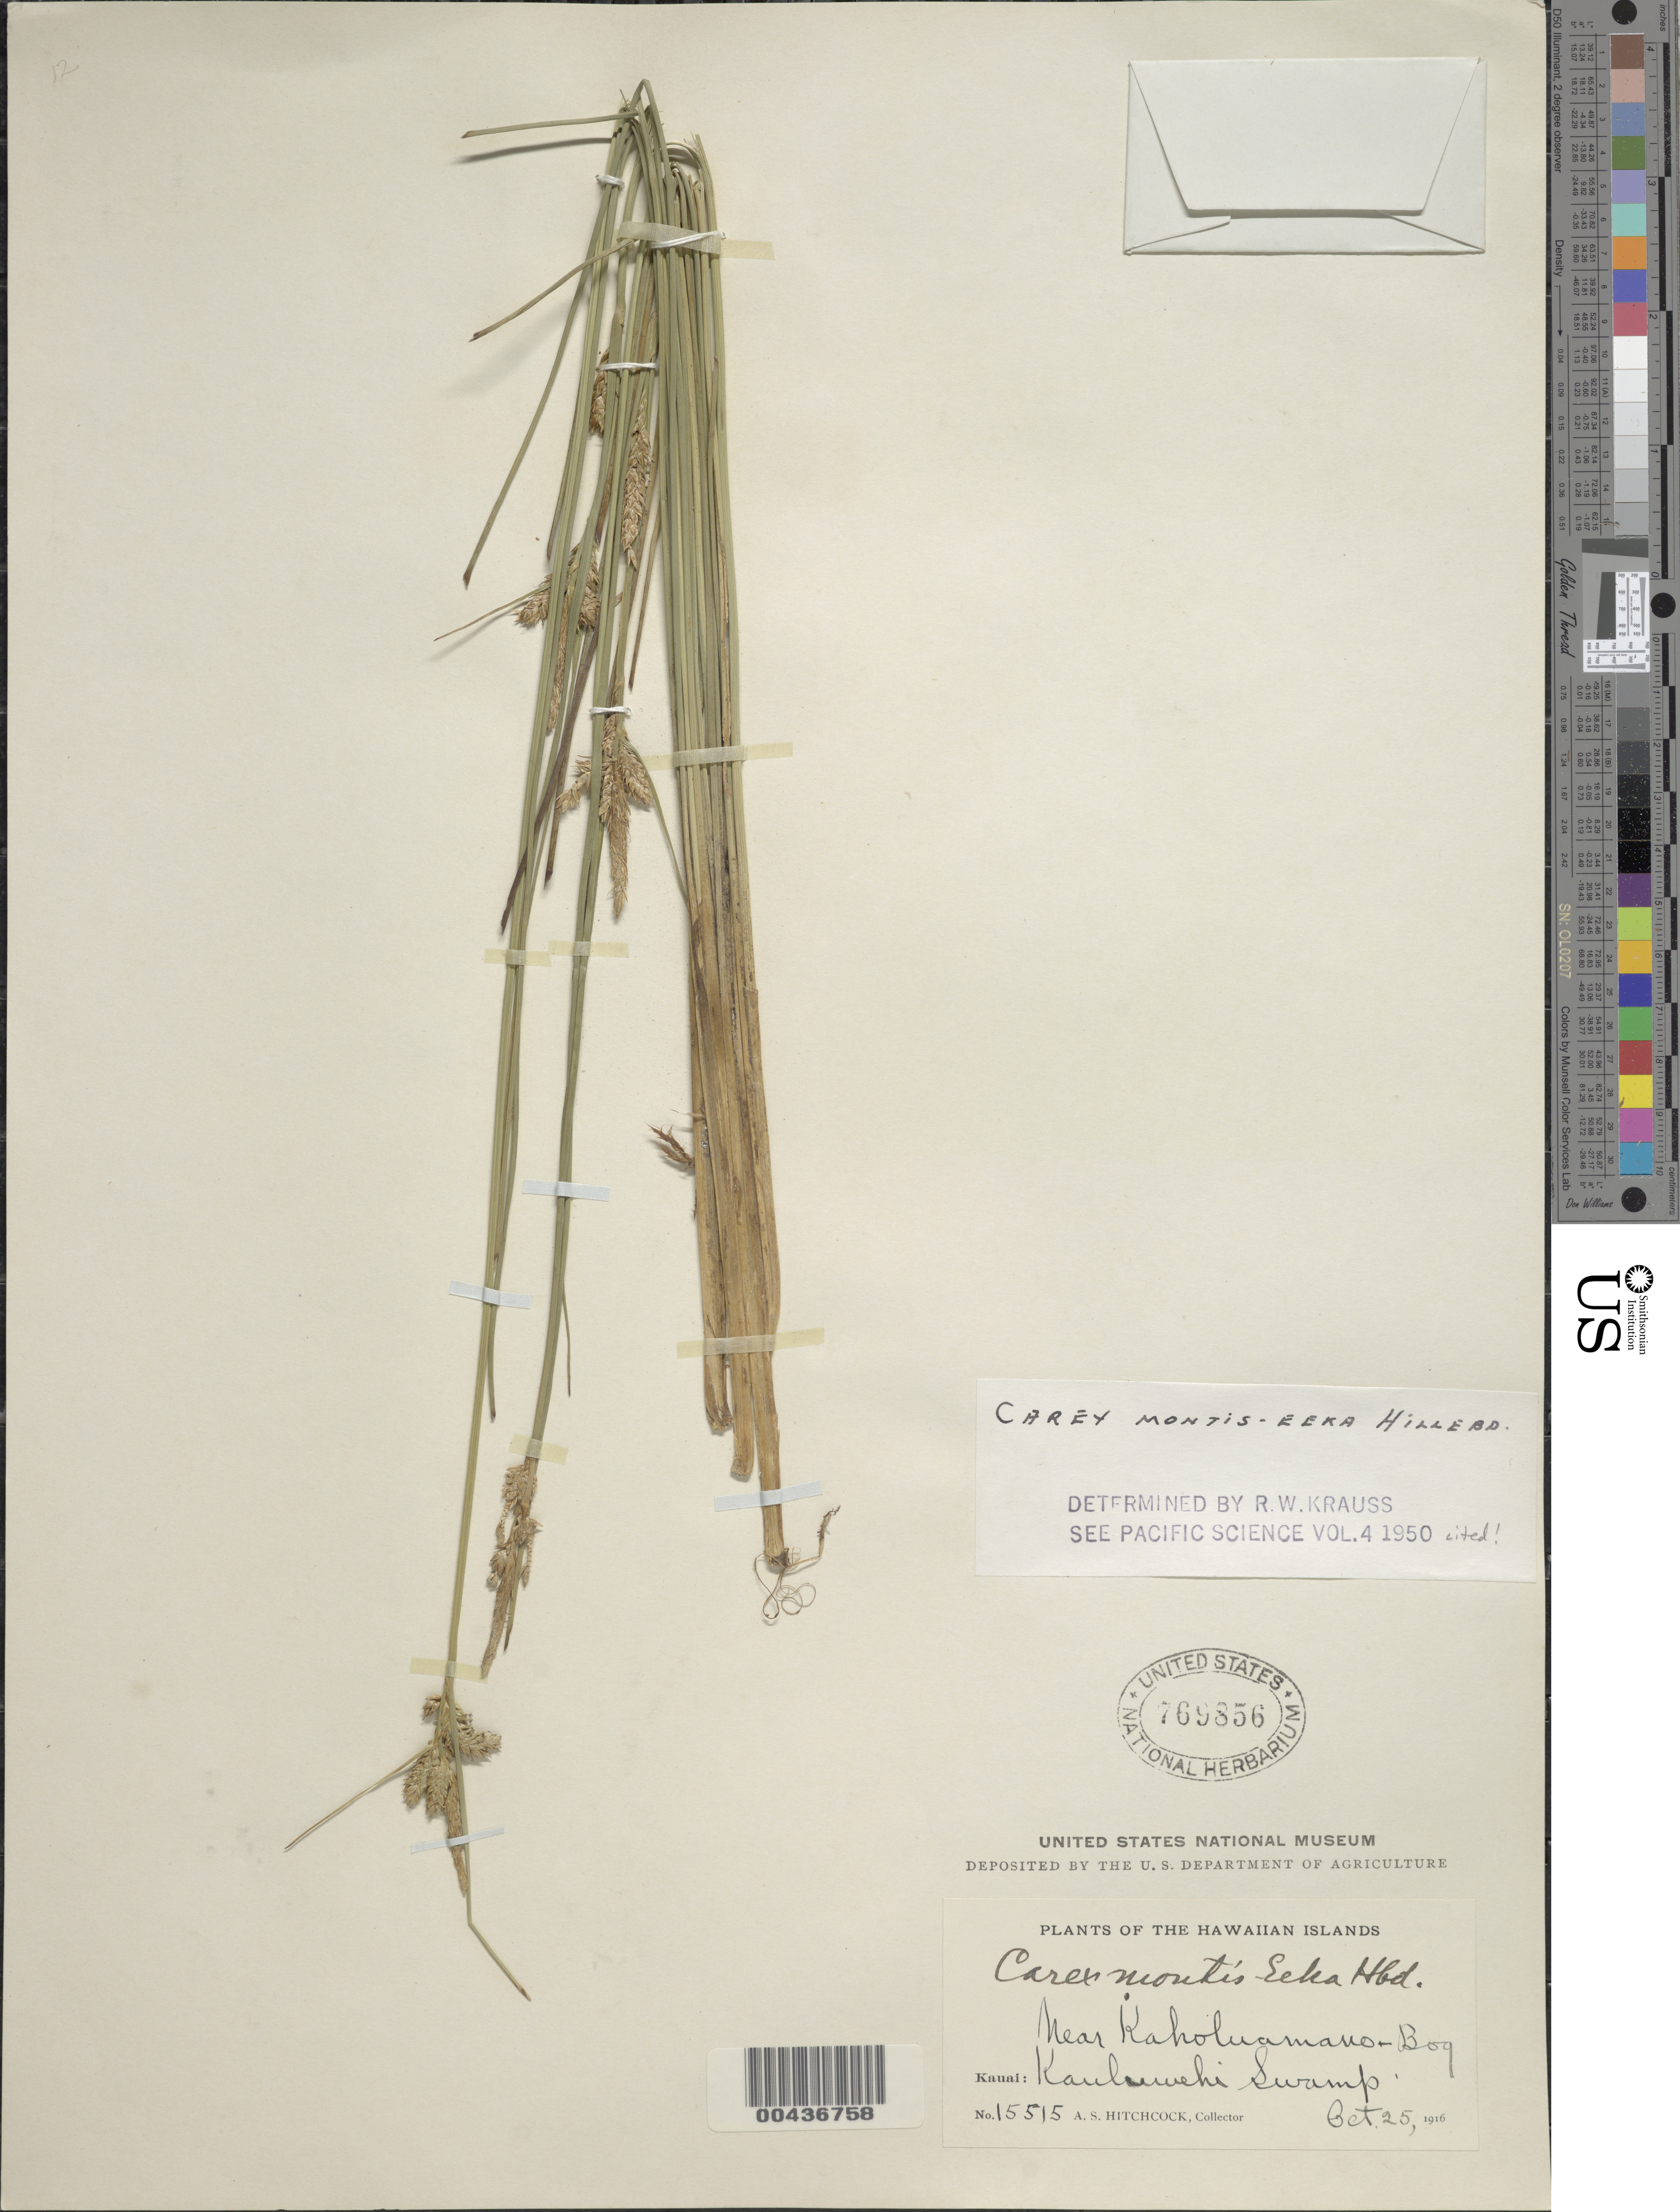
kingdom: Plantae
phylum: Tracheophyta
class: Liliopsida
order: Poales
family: Cyperaceae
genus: Carex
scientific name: Carex montis-eeka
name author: Hillebr.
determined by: Krauss, R. W.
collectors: A. S. Hitchcock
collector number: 15515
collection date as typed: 25 Oct 1916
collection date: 1916-10-25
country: United States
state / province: Hawaii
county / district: Kauai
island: Kaua'i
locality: Kauluwehi Swamp, near Kaholuamano Bog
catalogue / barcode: US 769856